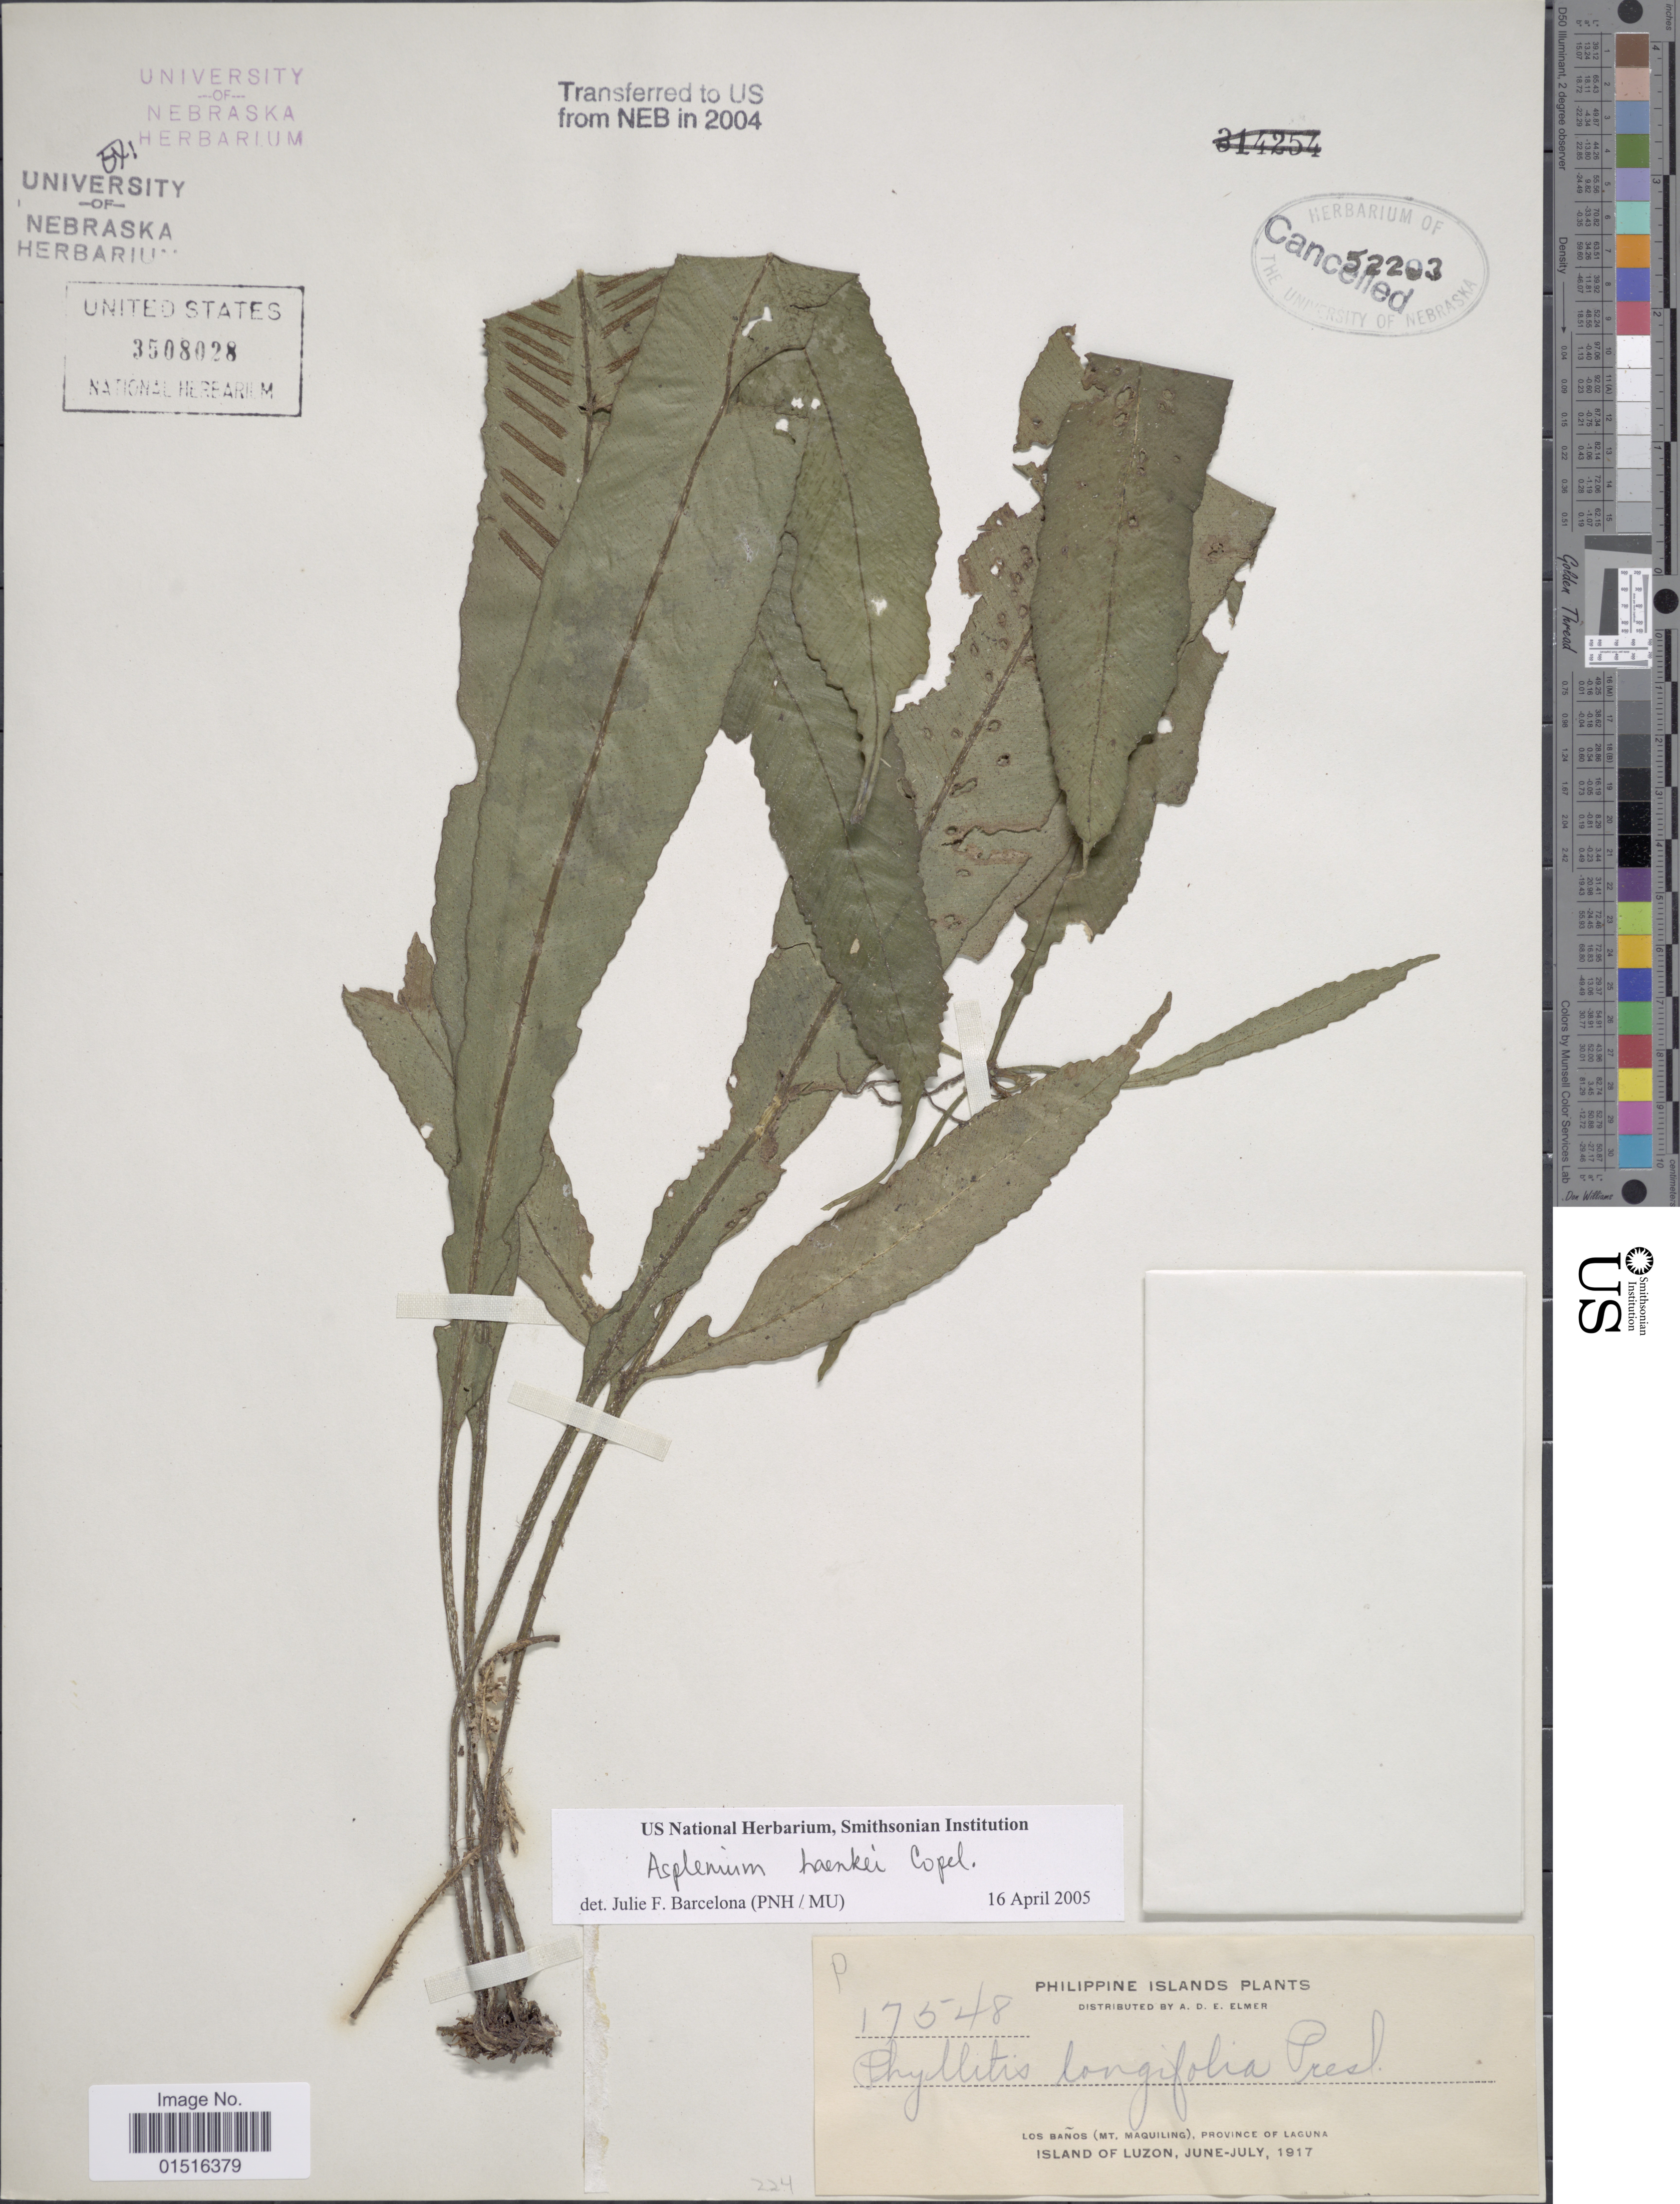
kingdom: Plantae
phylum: Tracheophyta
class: Polypodiopsida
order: Polypodiales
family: Aspleniaceae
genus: Asplenium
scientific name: Asplenium haenkei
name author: Copel.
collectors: A. D. E. Elmer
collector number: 17548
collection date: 1917-06/1917-07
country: Philippines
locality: Philipine Islands, Los Banos (Mt. Maquiling), province of Laguna, Island of Luzon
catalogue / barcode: US 3508028